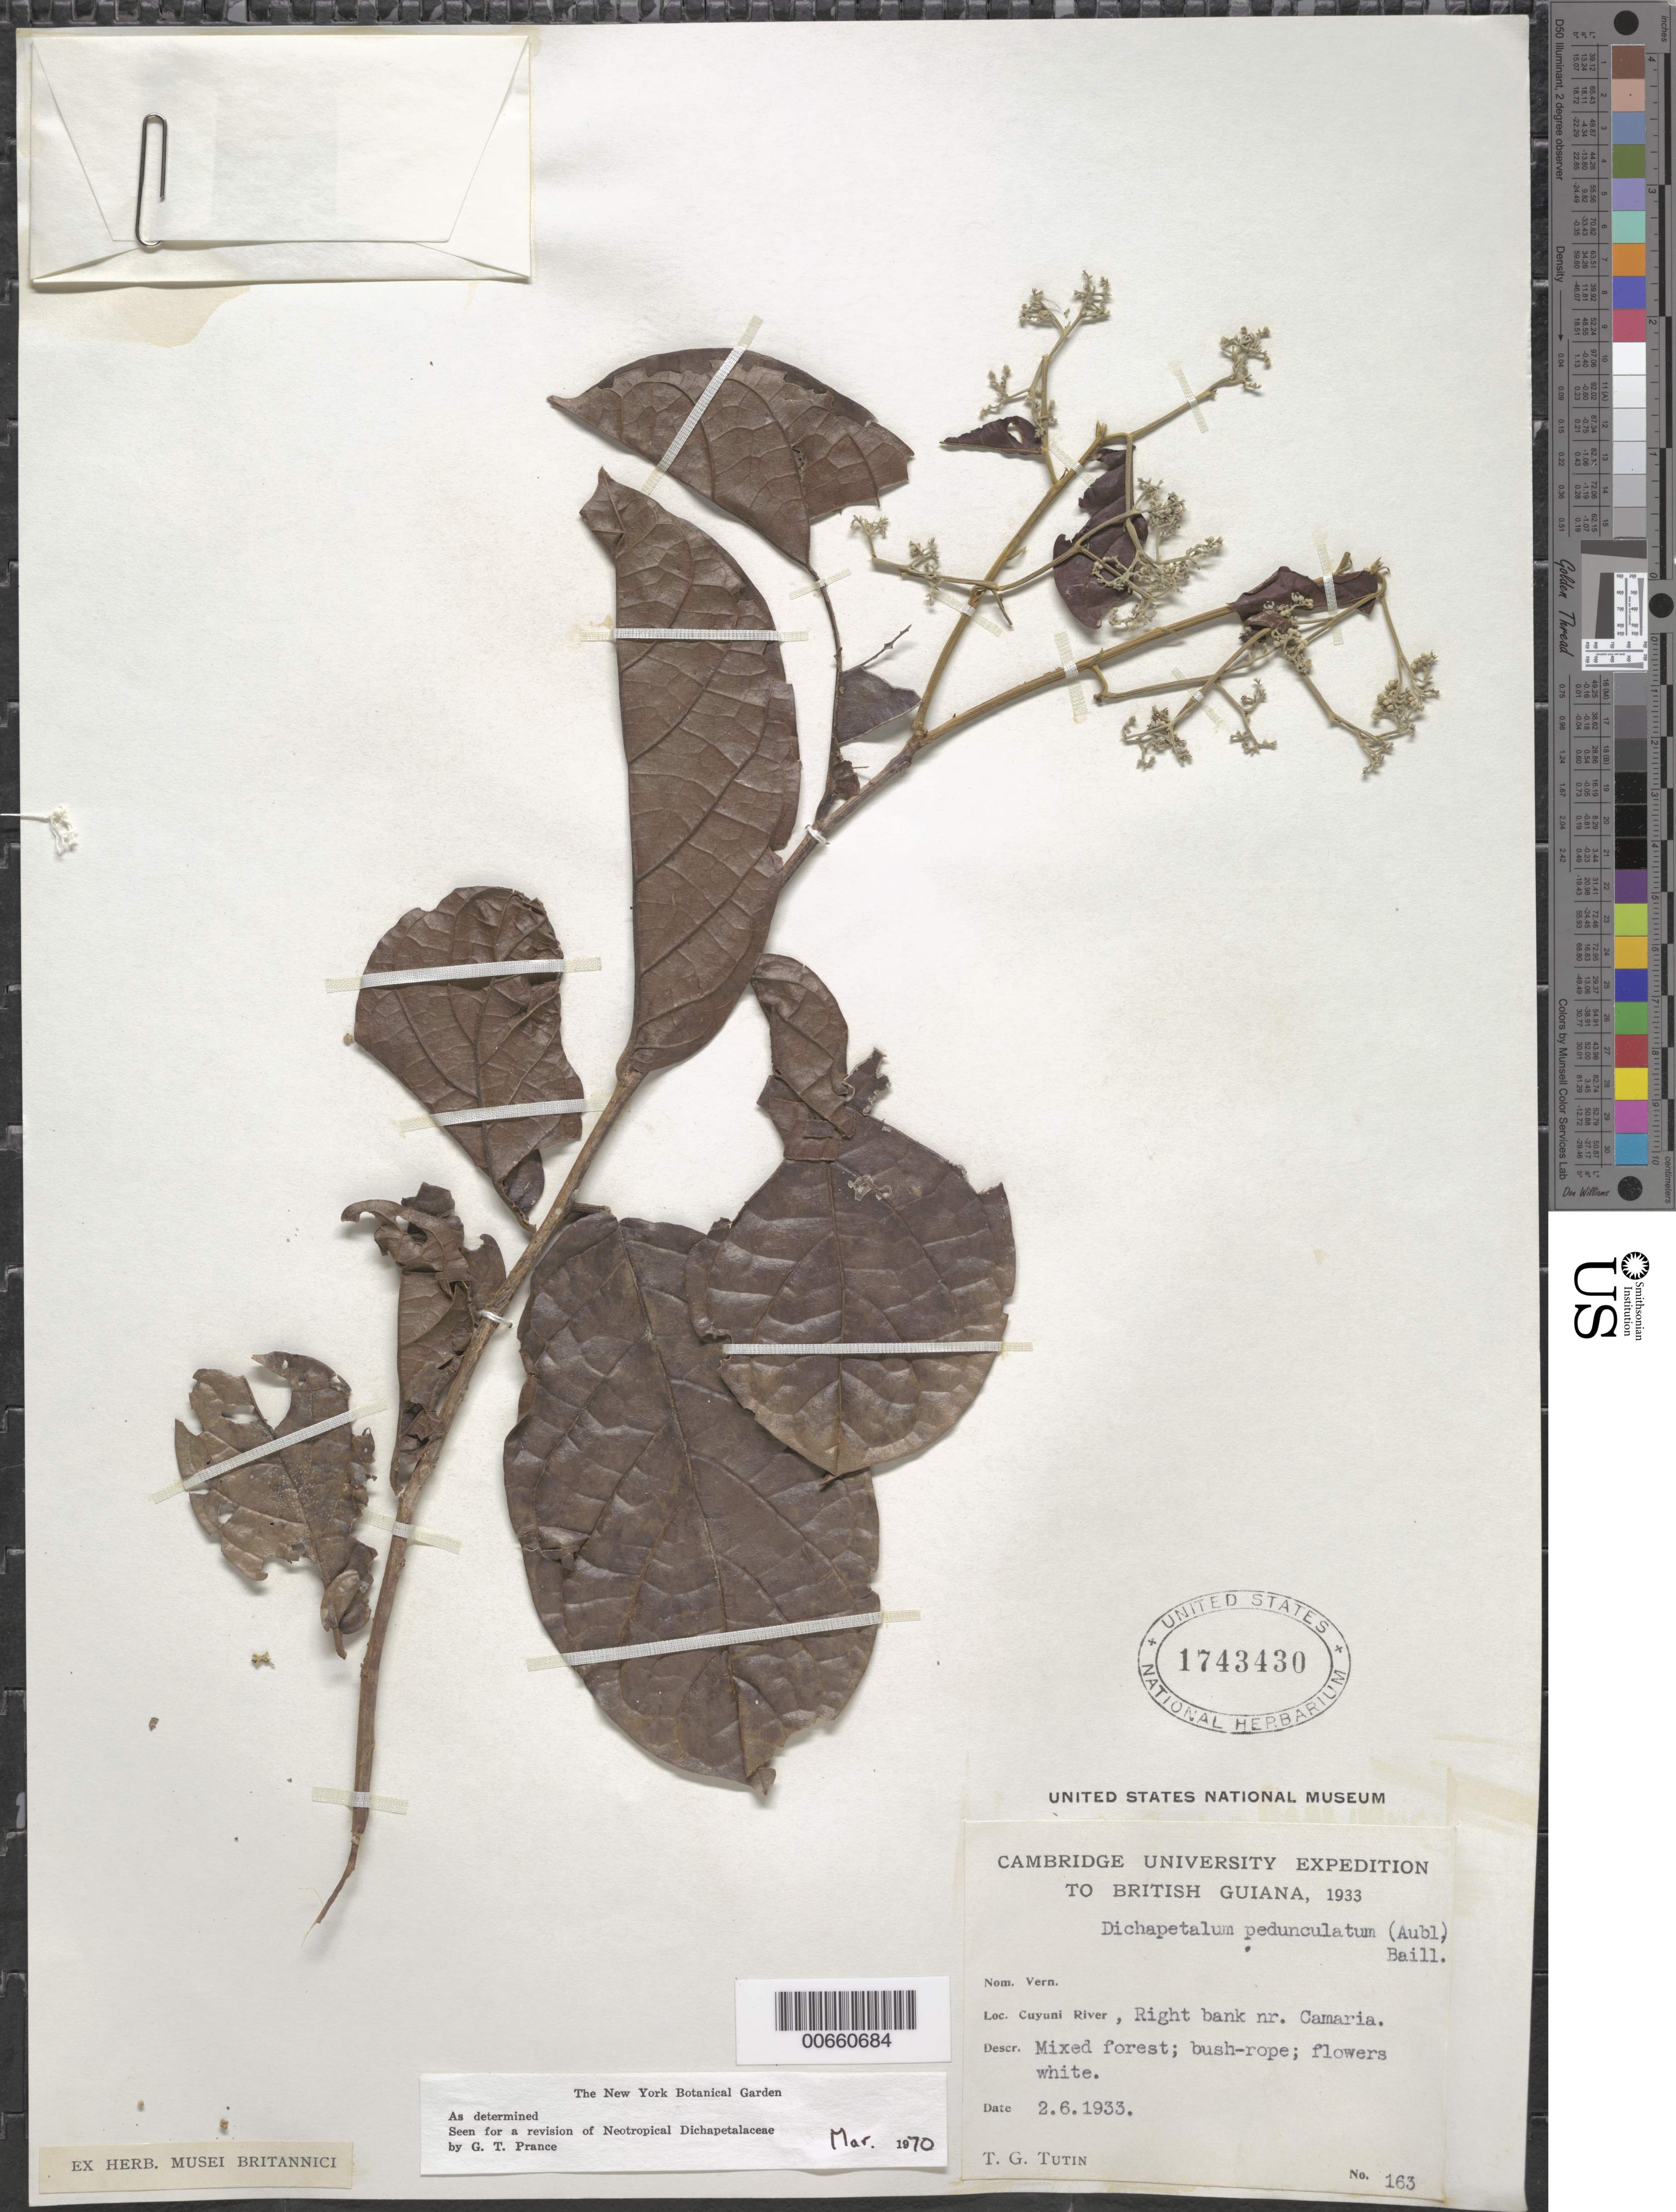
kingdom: Plantae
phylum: Tracheophyta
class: Magnoliopsida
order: Malpighiales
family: Dichapetalaceae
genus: Dichapetalum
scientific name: Dichapetalum pedunculatum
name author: (DC.) Baill.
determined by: Prance, G. T.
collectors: T. G. Tutin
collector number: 163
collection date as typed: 2-Jun-33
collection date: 1933-06-02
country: Guyana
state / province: Cuyuni-Mazaruni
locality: Cuyuni R., near Camaria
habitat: Mixed forest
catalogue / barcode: US 1743430